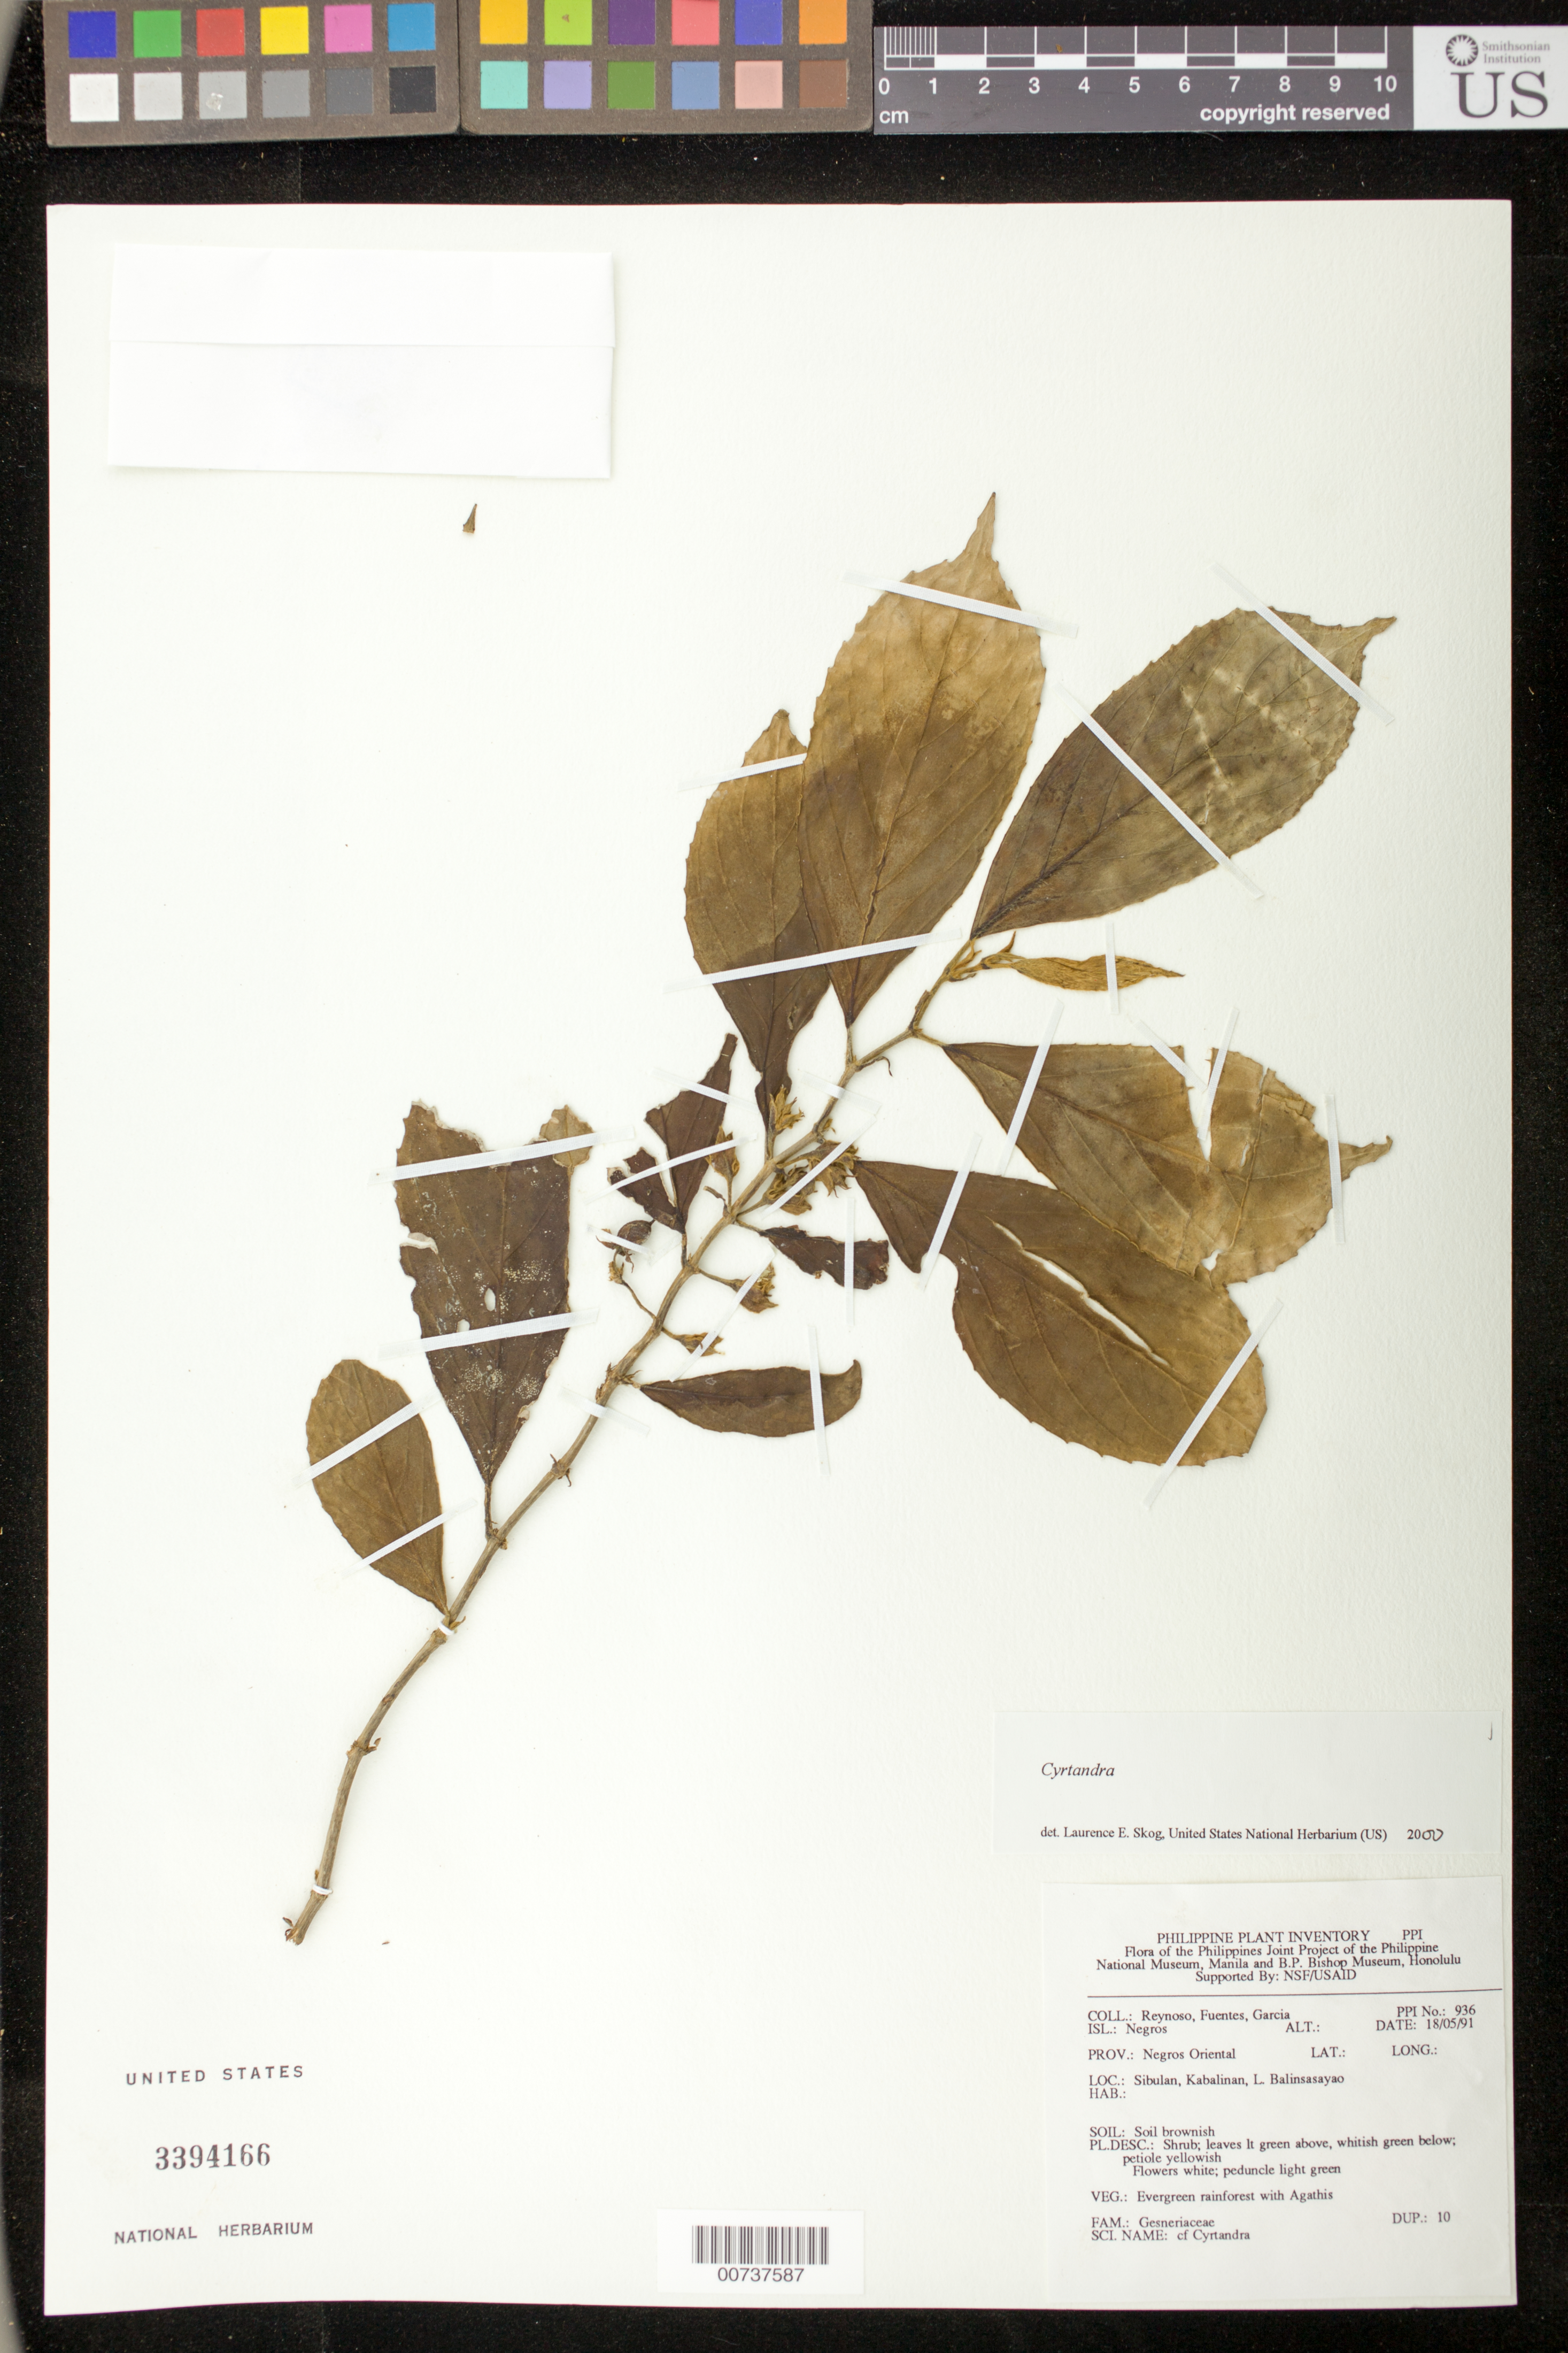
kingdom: Plantae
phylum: Tracheophyta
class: Magnoliopsida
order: Lamiales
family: Gesneriaceae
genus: Cyrtandra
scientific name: Cyrtandra sp.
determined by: Skog, Laurence E.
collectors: E. Reynoso, -. Fuentes & H. Garcia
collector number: PPI No. 936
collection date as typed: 18 May 1991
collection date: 1991-05-18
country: Philippines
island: Negros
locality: Prov. Negros Oriental, Sibulan, Kabalinan, L. Balinsasayao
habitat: Evergreen rainforest with Agathis; soil brownish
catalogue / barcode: US 3394166